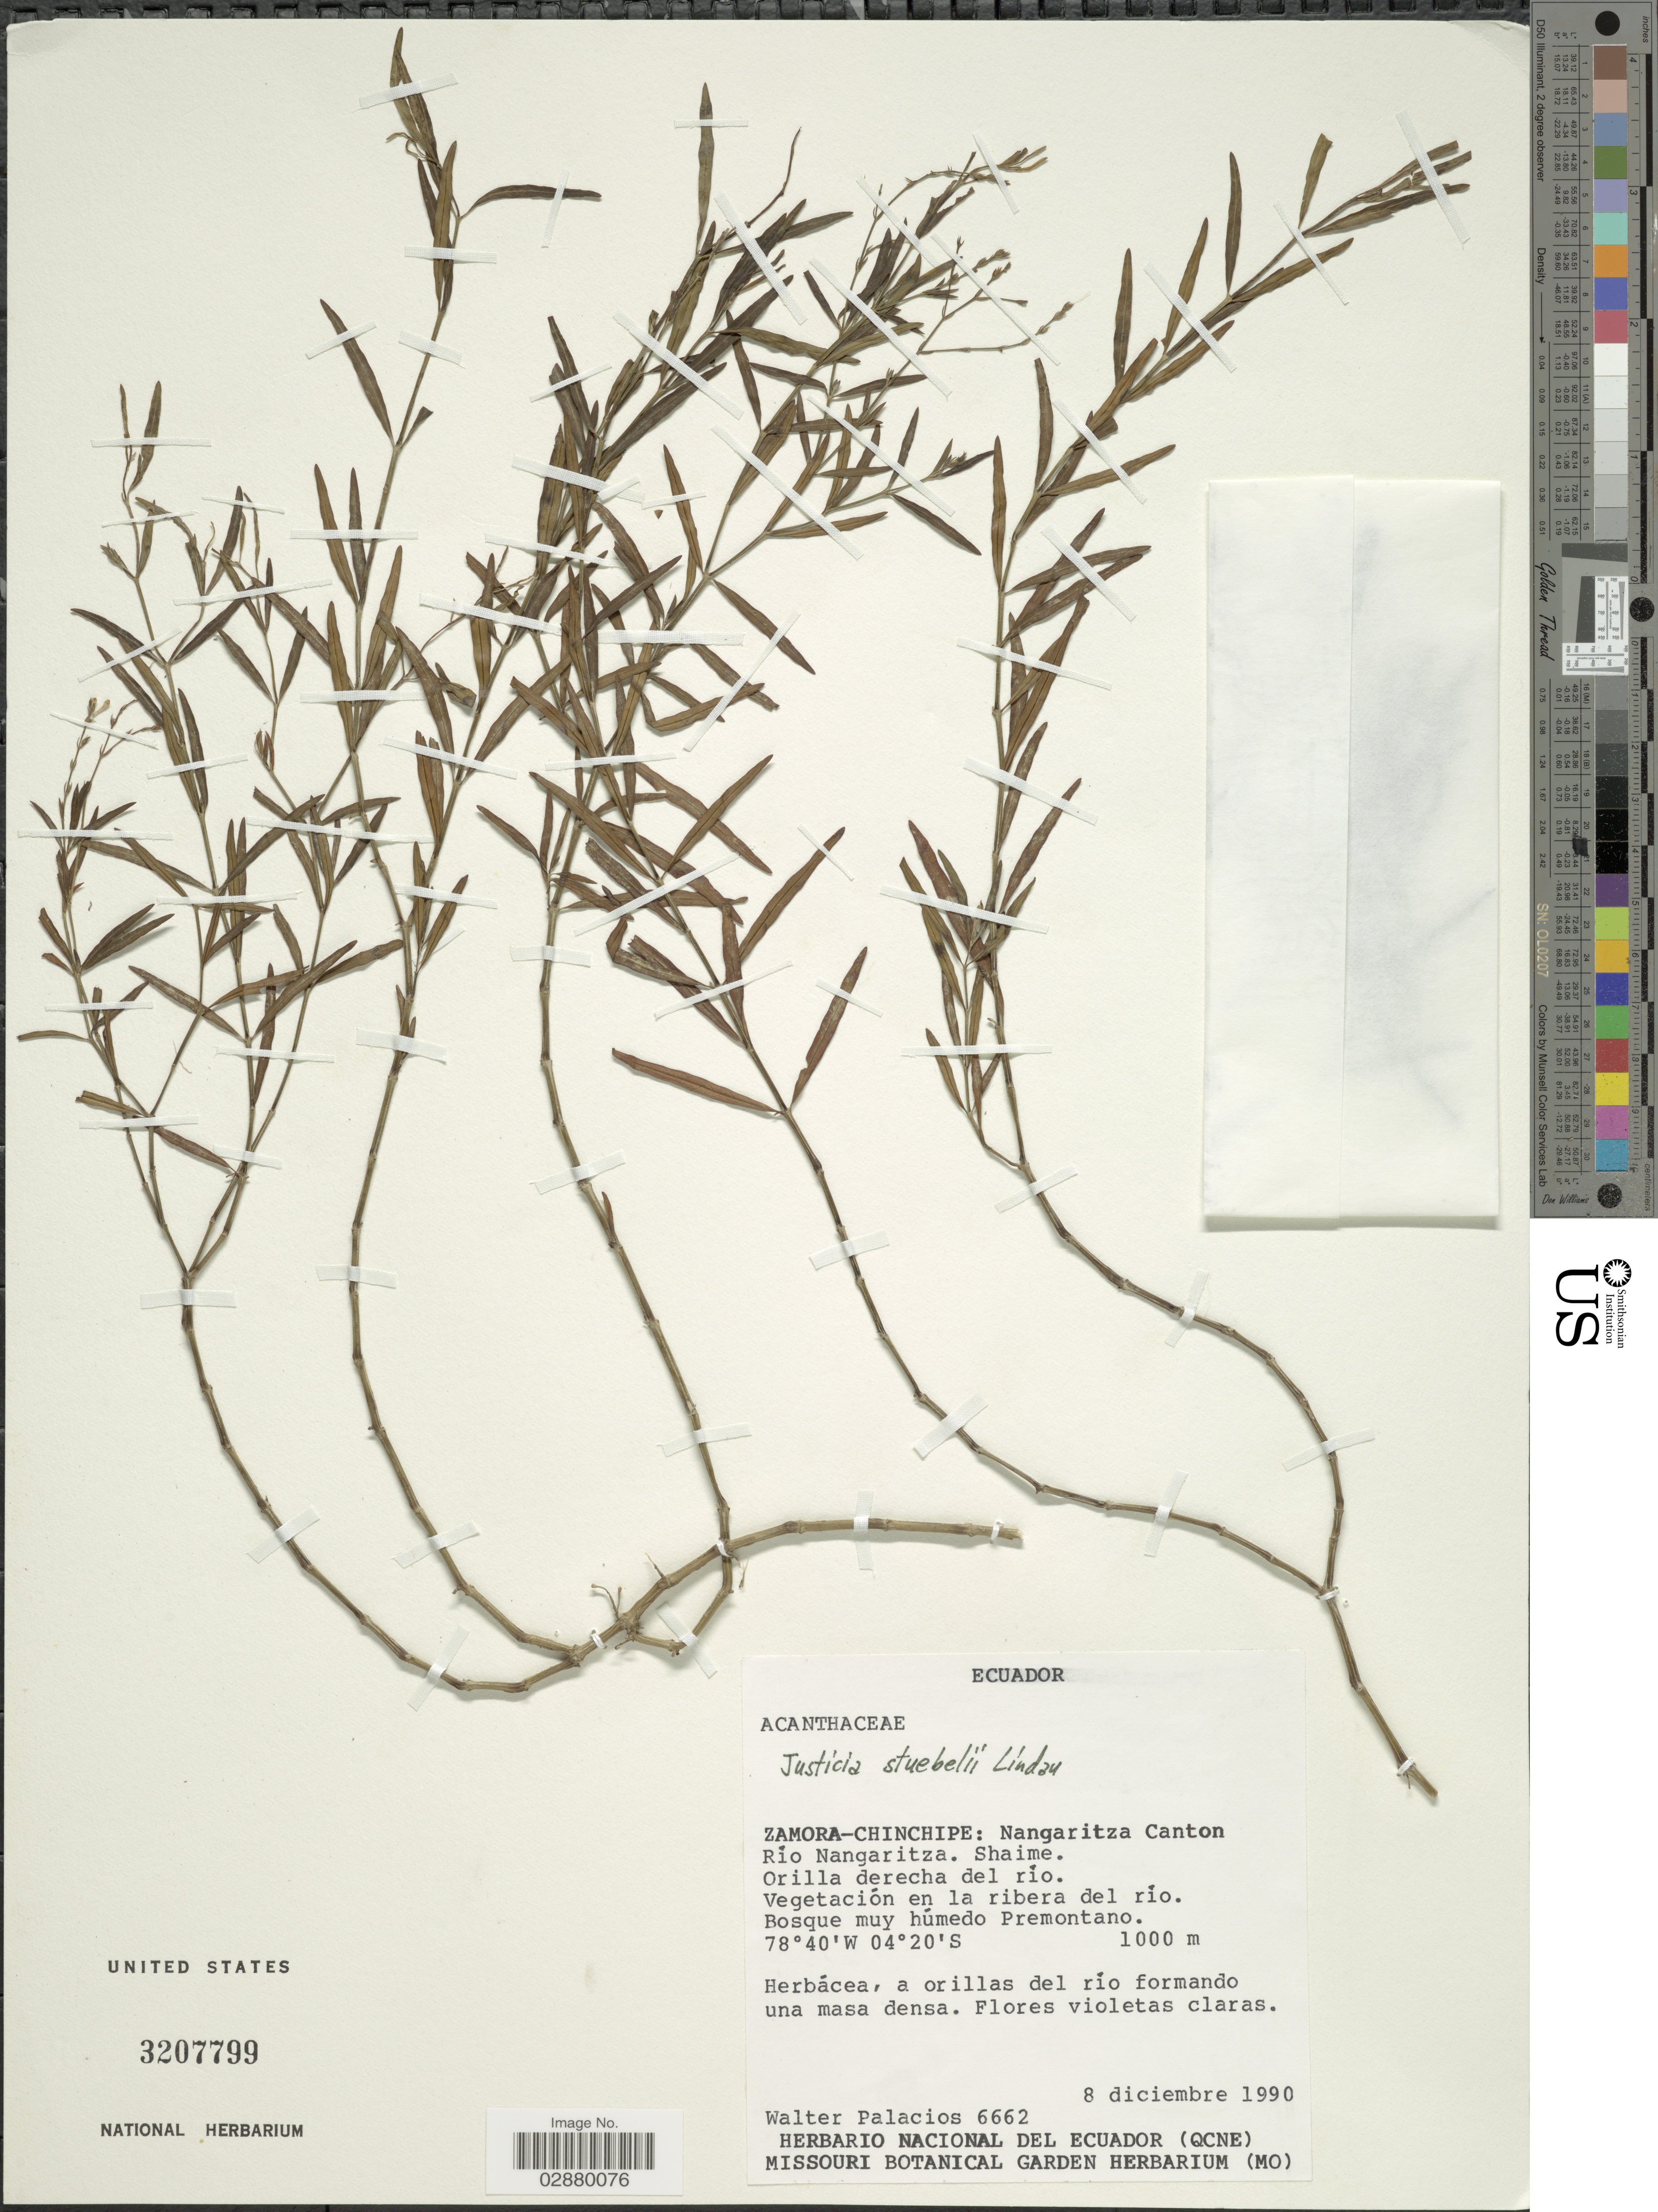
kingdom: Plantae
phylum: Tracheophyta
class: Magnoliopsida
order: Lamiales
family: Acanthaceae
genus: Justicia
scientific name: Justicia pectoralis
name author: Jacq.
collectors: W. Palacios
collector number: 6662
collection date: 1990-12-08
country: Ecuador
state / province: Zamora-Chinchipe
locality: Nangaritza Canton. Río Nangaritza. Shaime. Orilla derecha del río.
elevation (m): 1000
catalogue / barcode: US 3207799